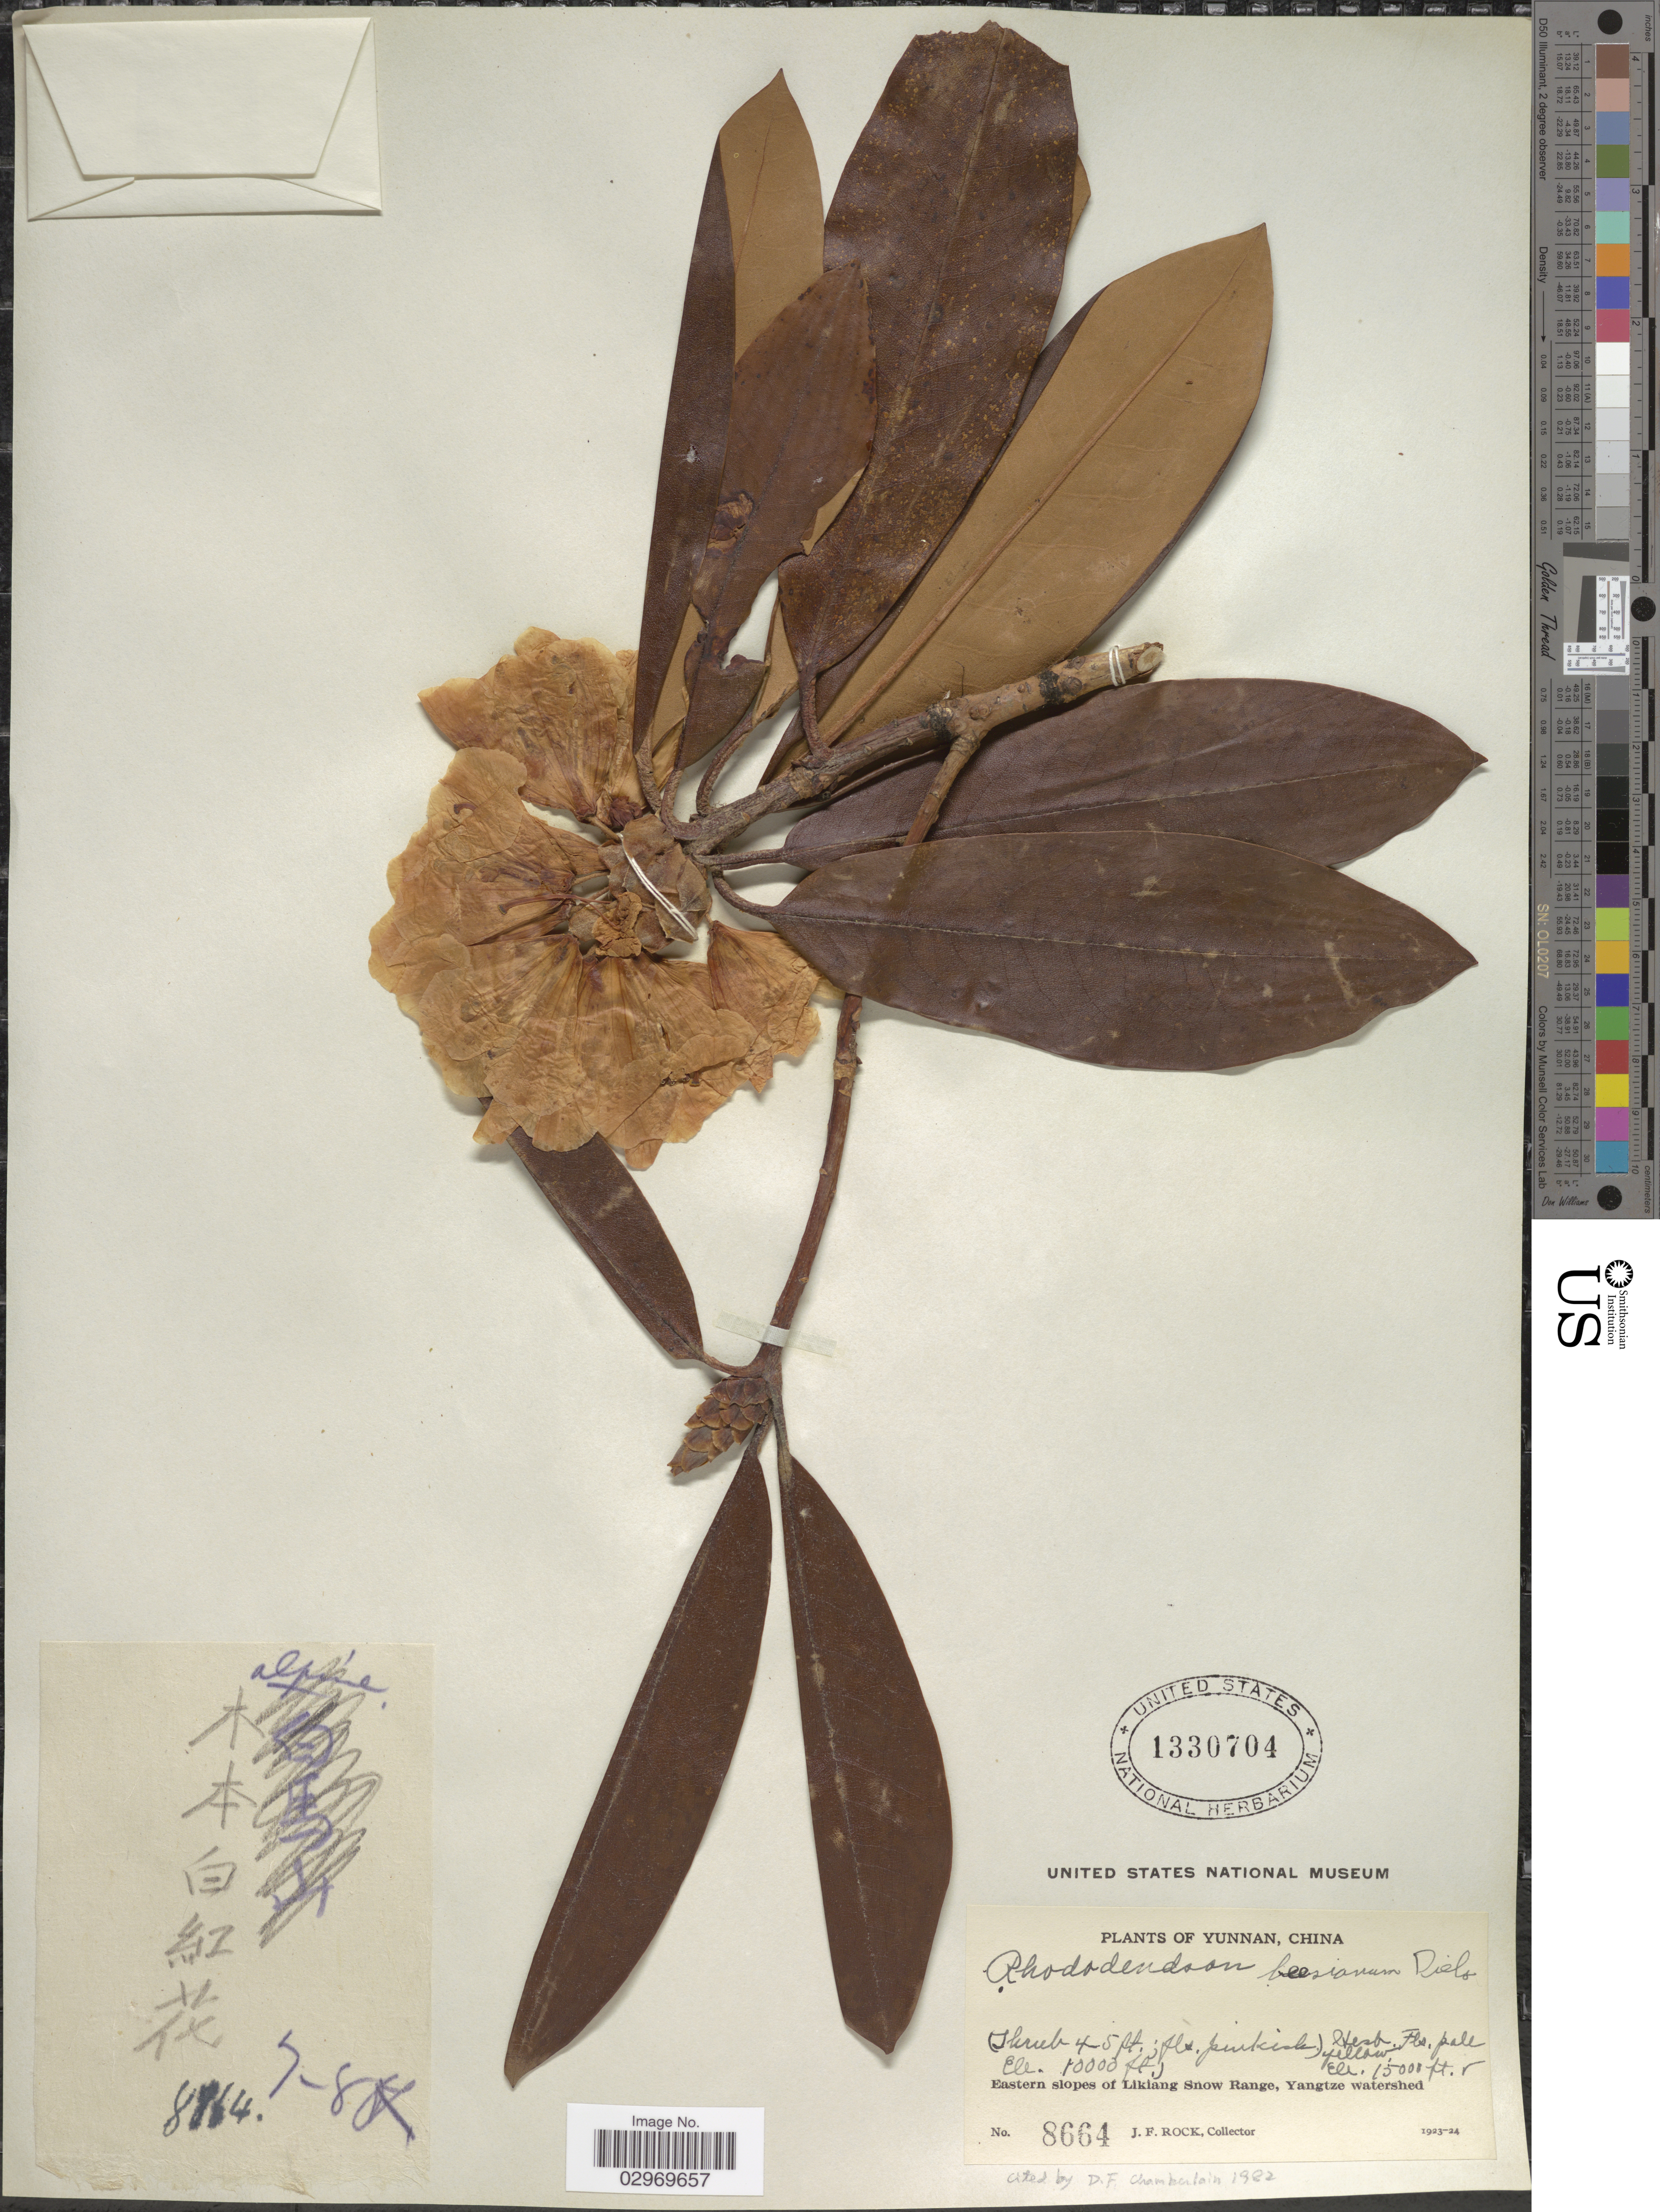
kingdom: Plantae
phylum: Tracheophyta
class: Magnoliopsida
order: Ericales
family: Ericaceae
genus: Rhododendron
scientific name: Rhododendron beesianum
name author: Diels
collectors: J. Rock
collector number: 8664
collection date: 1923/1924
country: China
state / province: Yunnan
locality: Eastern slopes of Likiang Snow Range, Yangtze watershed.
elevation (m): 3048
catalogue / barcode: US 1330704